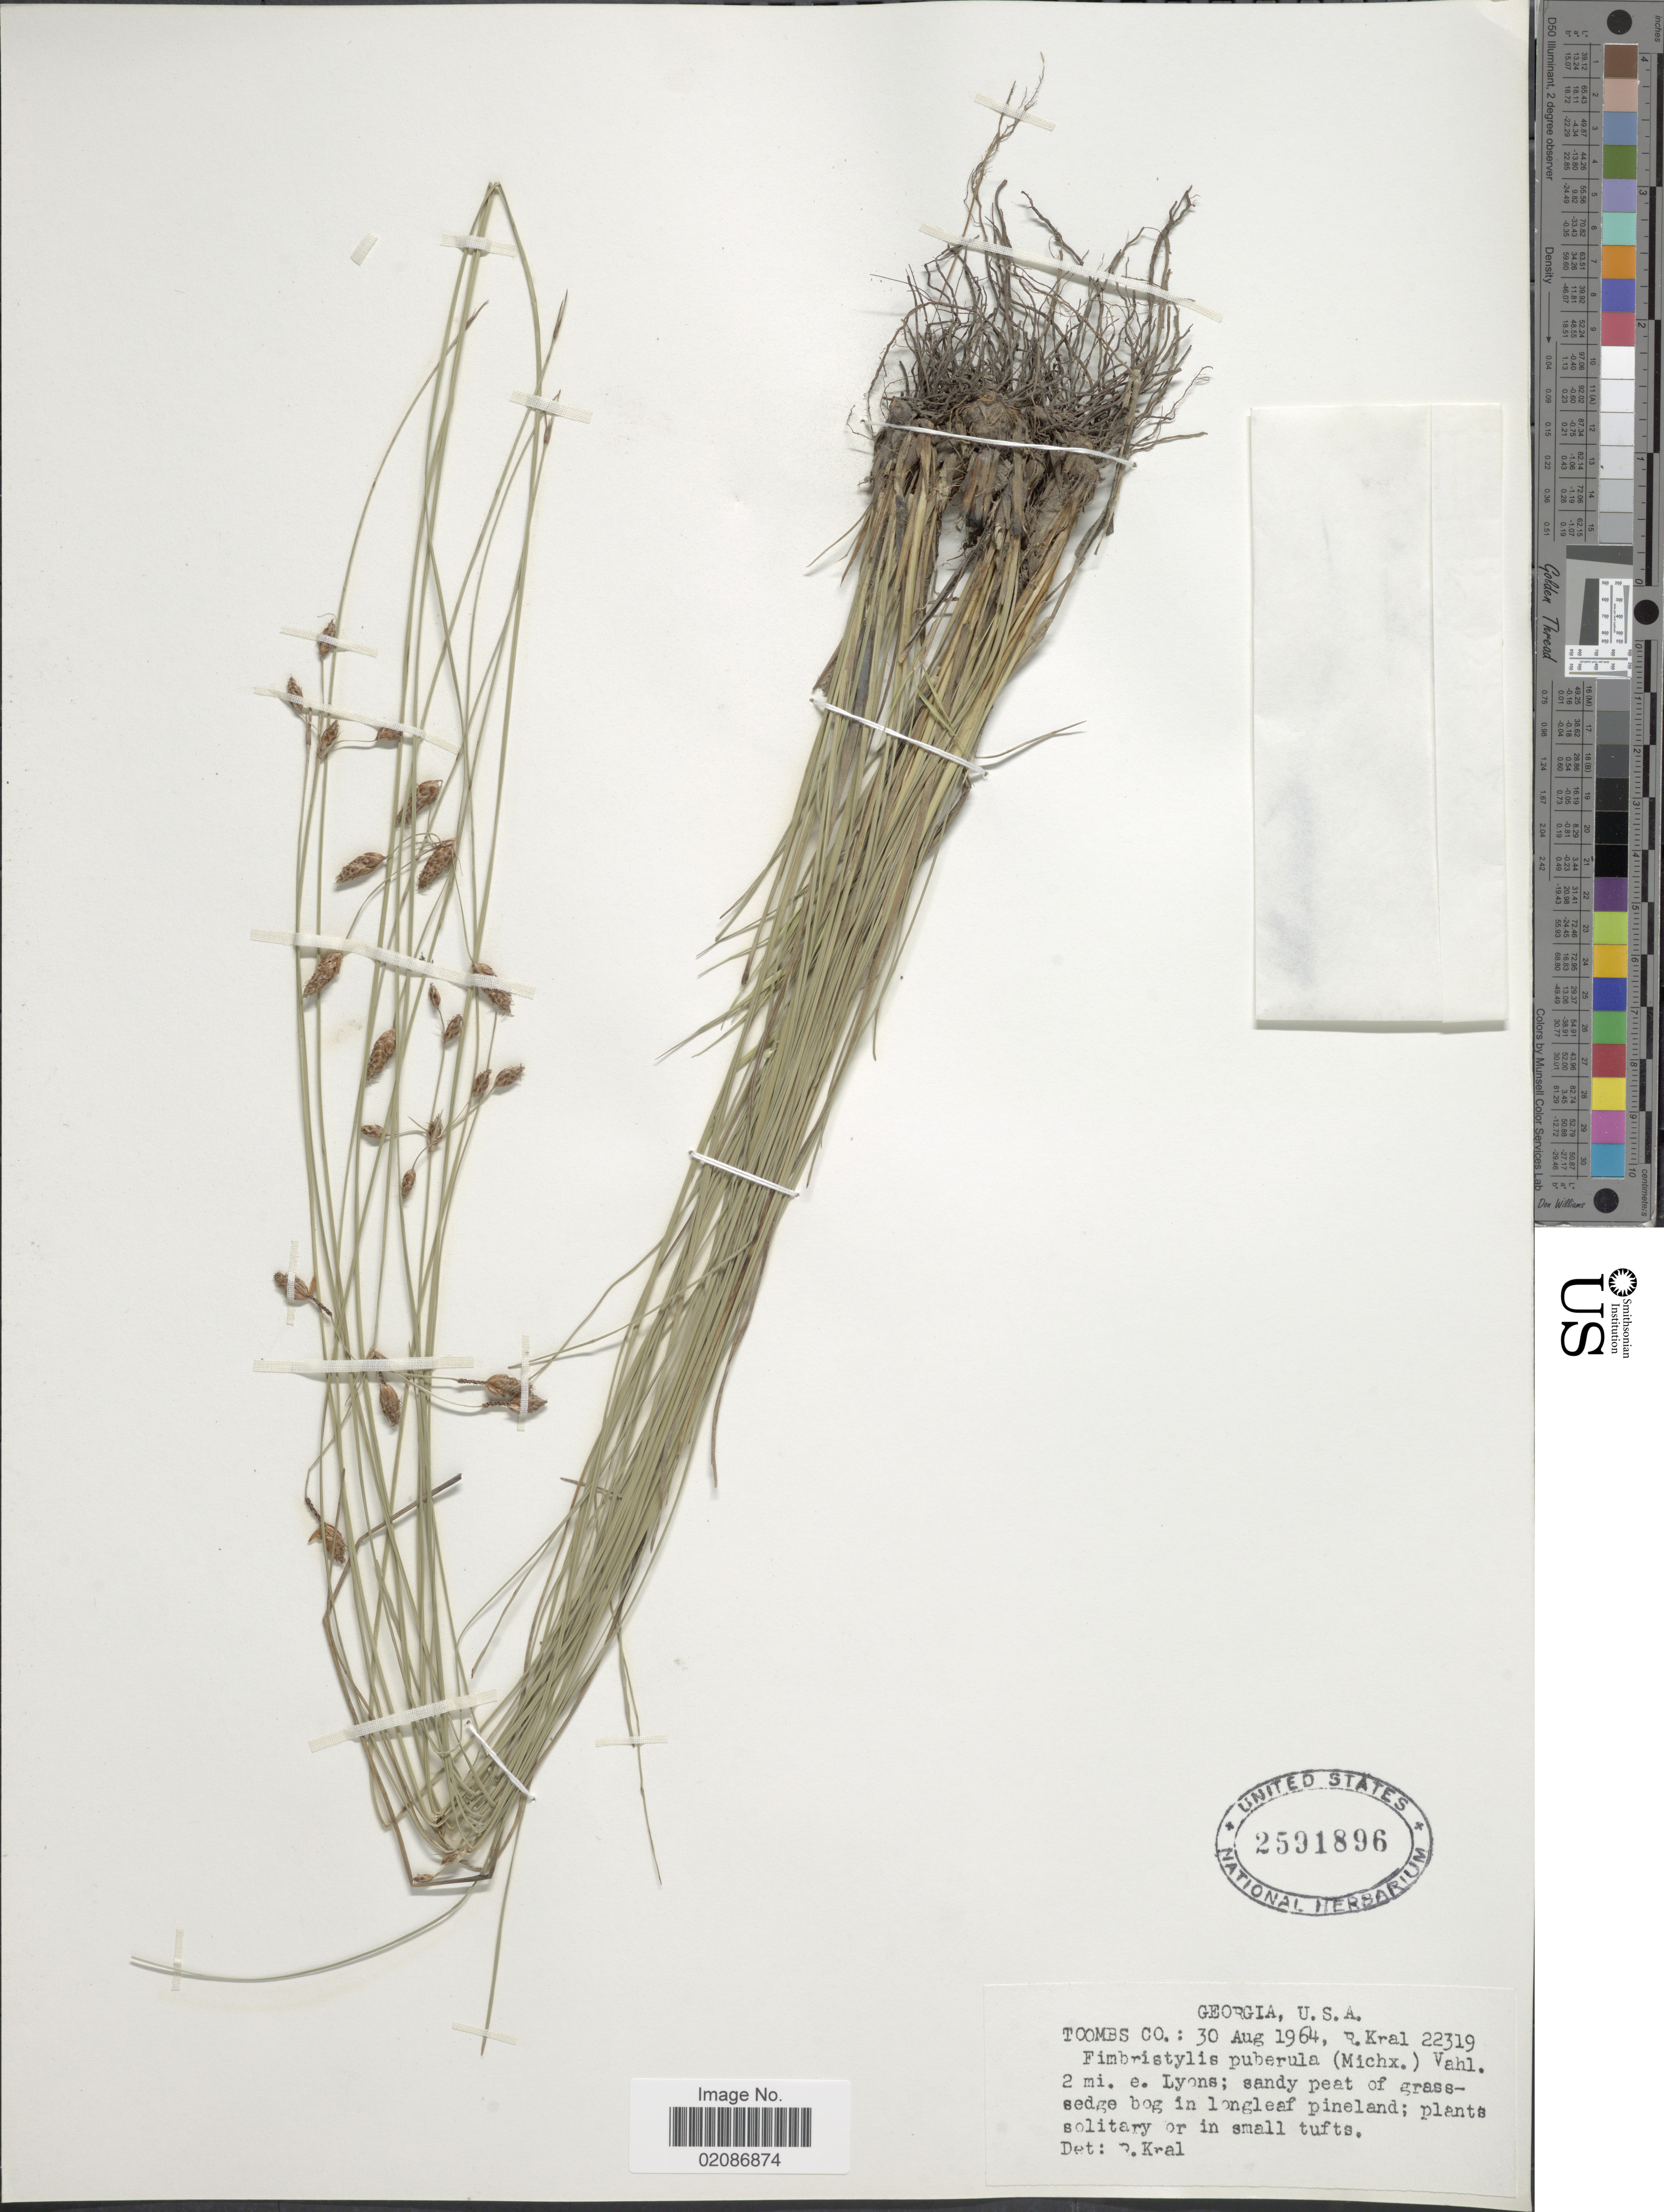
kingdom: Plantae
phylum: Tracheophyta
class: Liliopsida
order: Poales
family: Cyperaceae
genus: Fimbristylis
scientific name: Fimbristylis puberula var. puberula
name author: (Michx.) Vahl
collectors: R. Kral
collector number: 22319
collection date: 1964-08-30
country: United States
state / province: Georgia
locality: Toombs Co.: 2 mi. e Lyons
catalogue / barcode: US 2591896